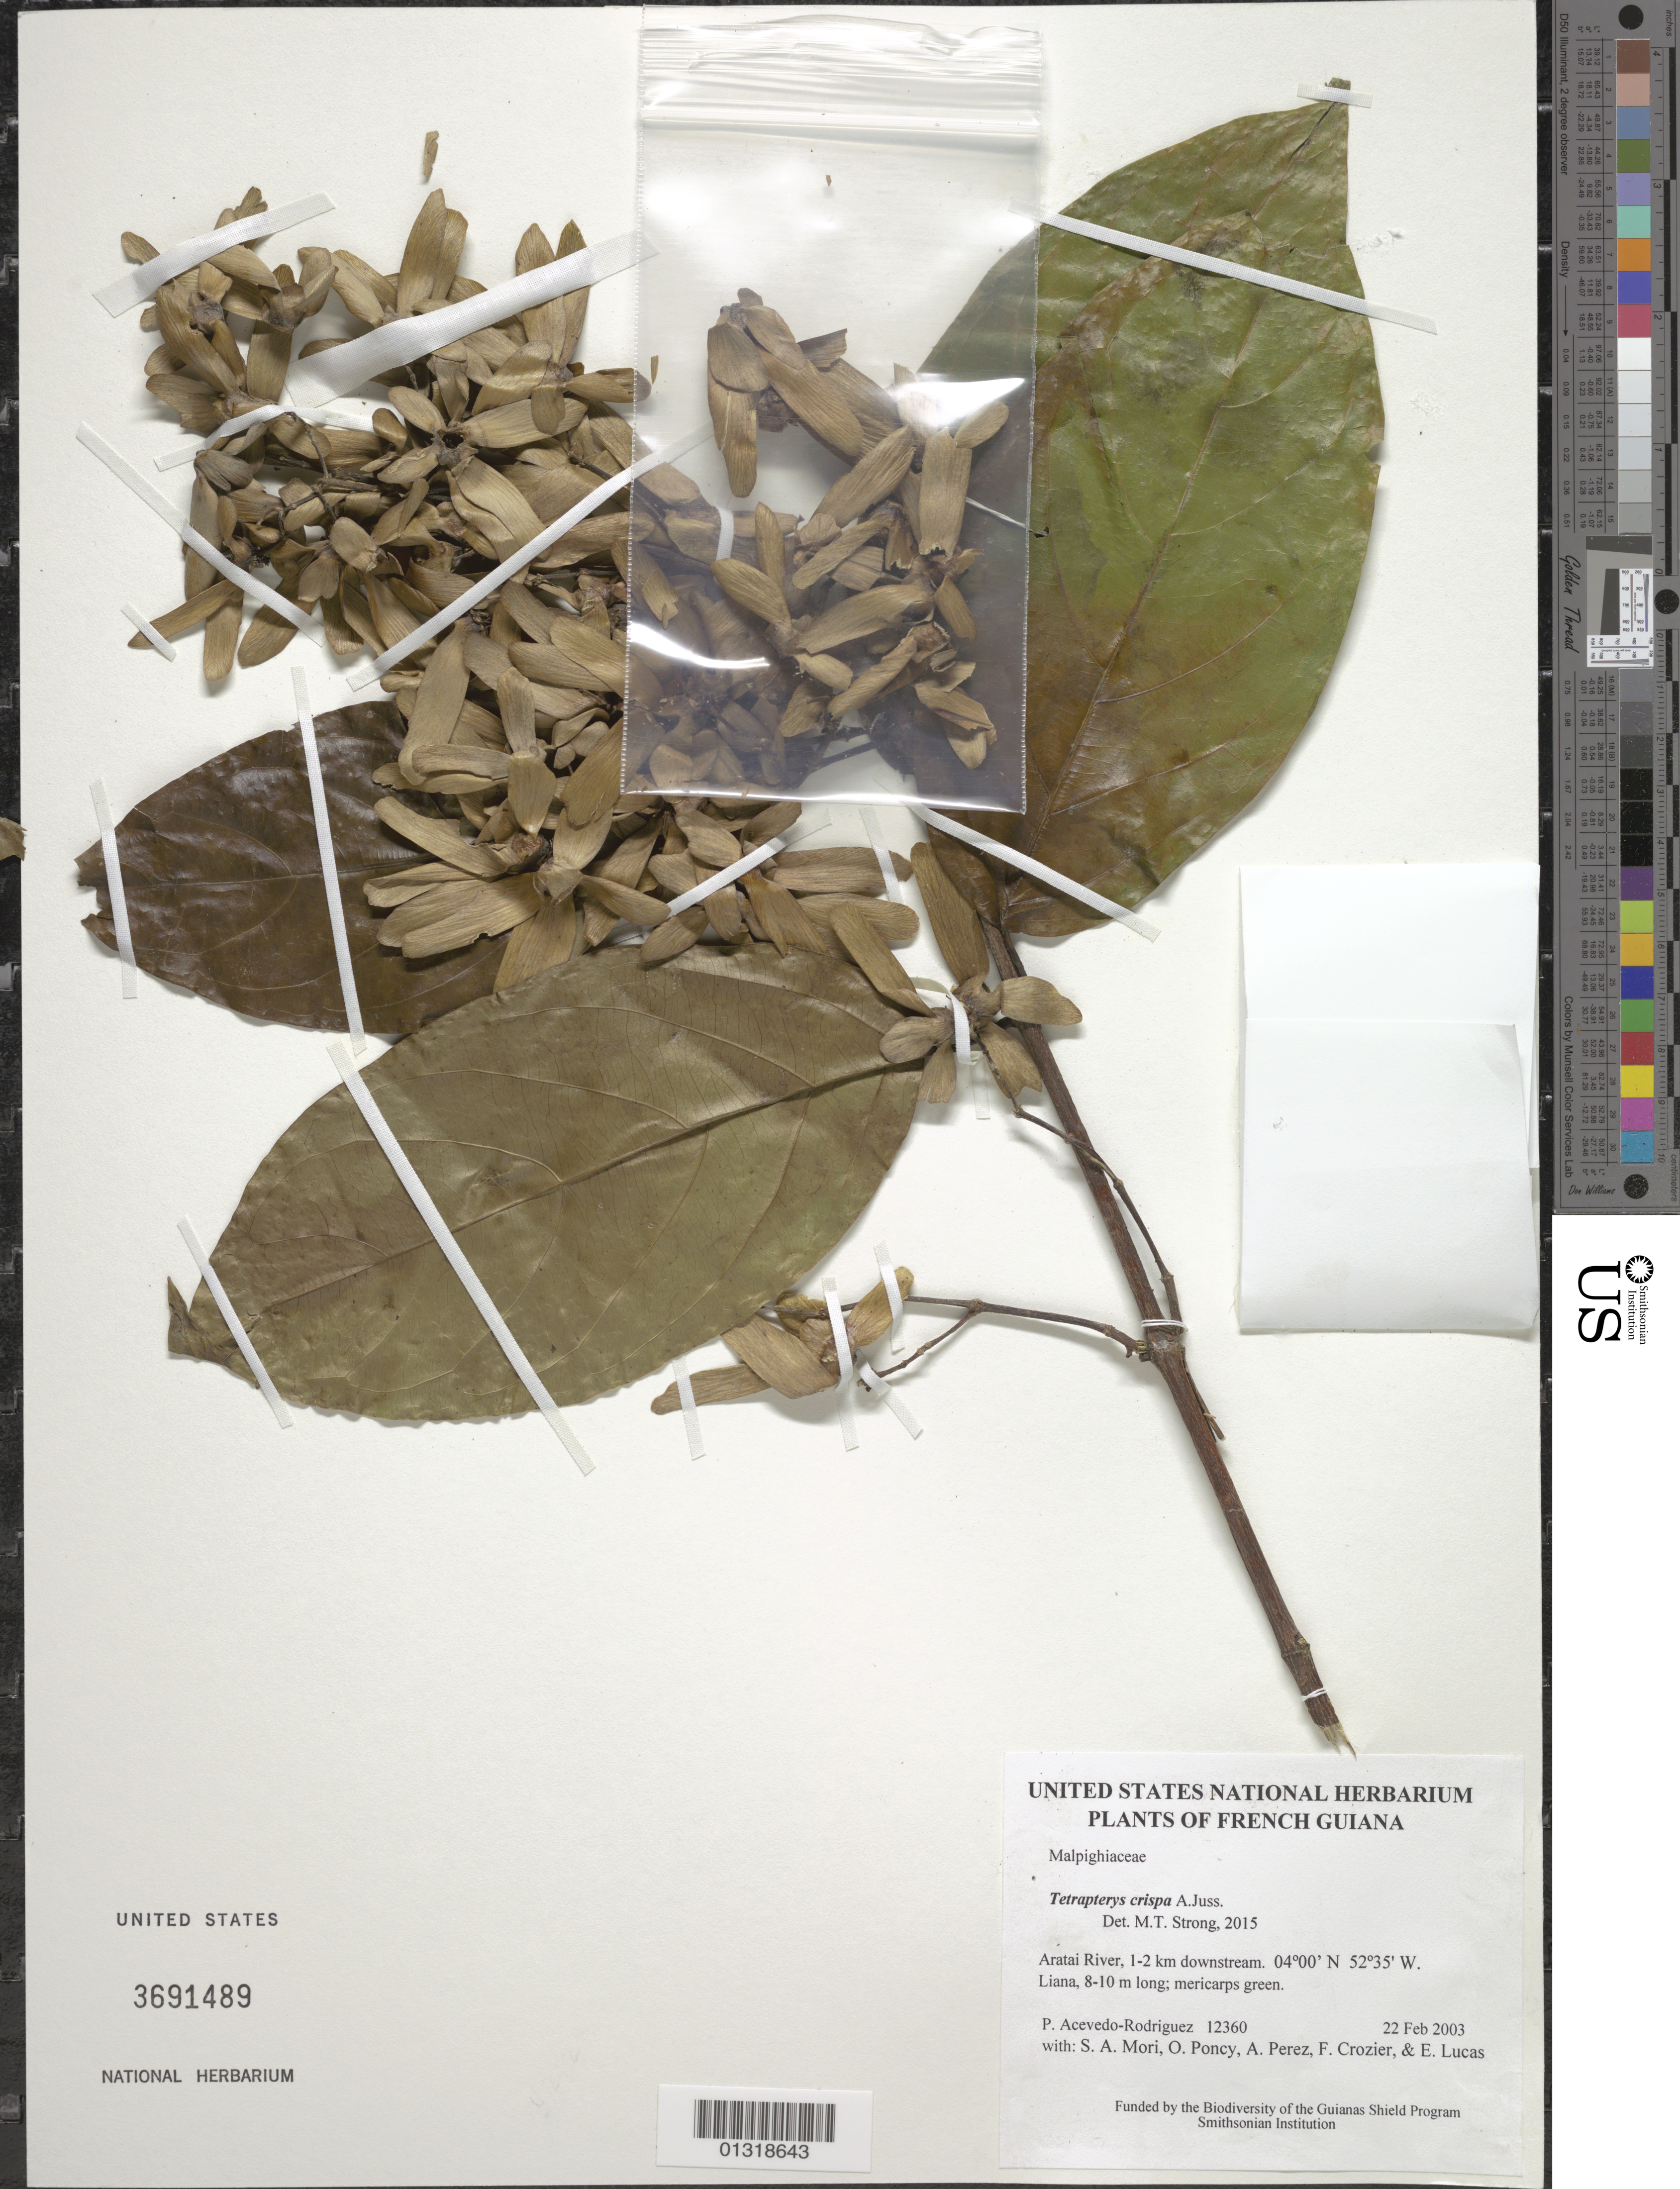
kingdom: Plantae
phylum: Tracheophyta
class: Magnoliopsida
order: Malpighiales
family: Malpighiaceae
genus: Tetrapterys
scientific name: Tetrapterys crispa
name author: A. Juss.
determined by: Strong, M. T., (US), Smithsonian Institution - National Museum of Natural History (UNITED STATES)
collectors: P. Acevedo-Rodr., S. Mori, O. Poncy, A. Pérez, F. Crozier & E. Lucas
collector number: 12360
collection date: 2003-02-22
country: French Guiana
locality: Aratai River, 1-2 km downstream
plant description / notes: US, NY, K, MO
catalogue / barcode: US 3691489